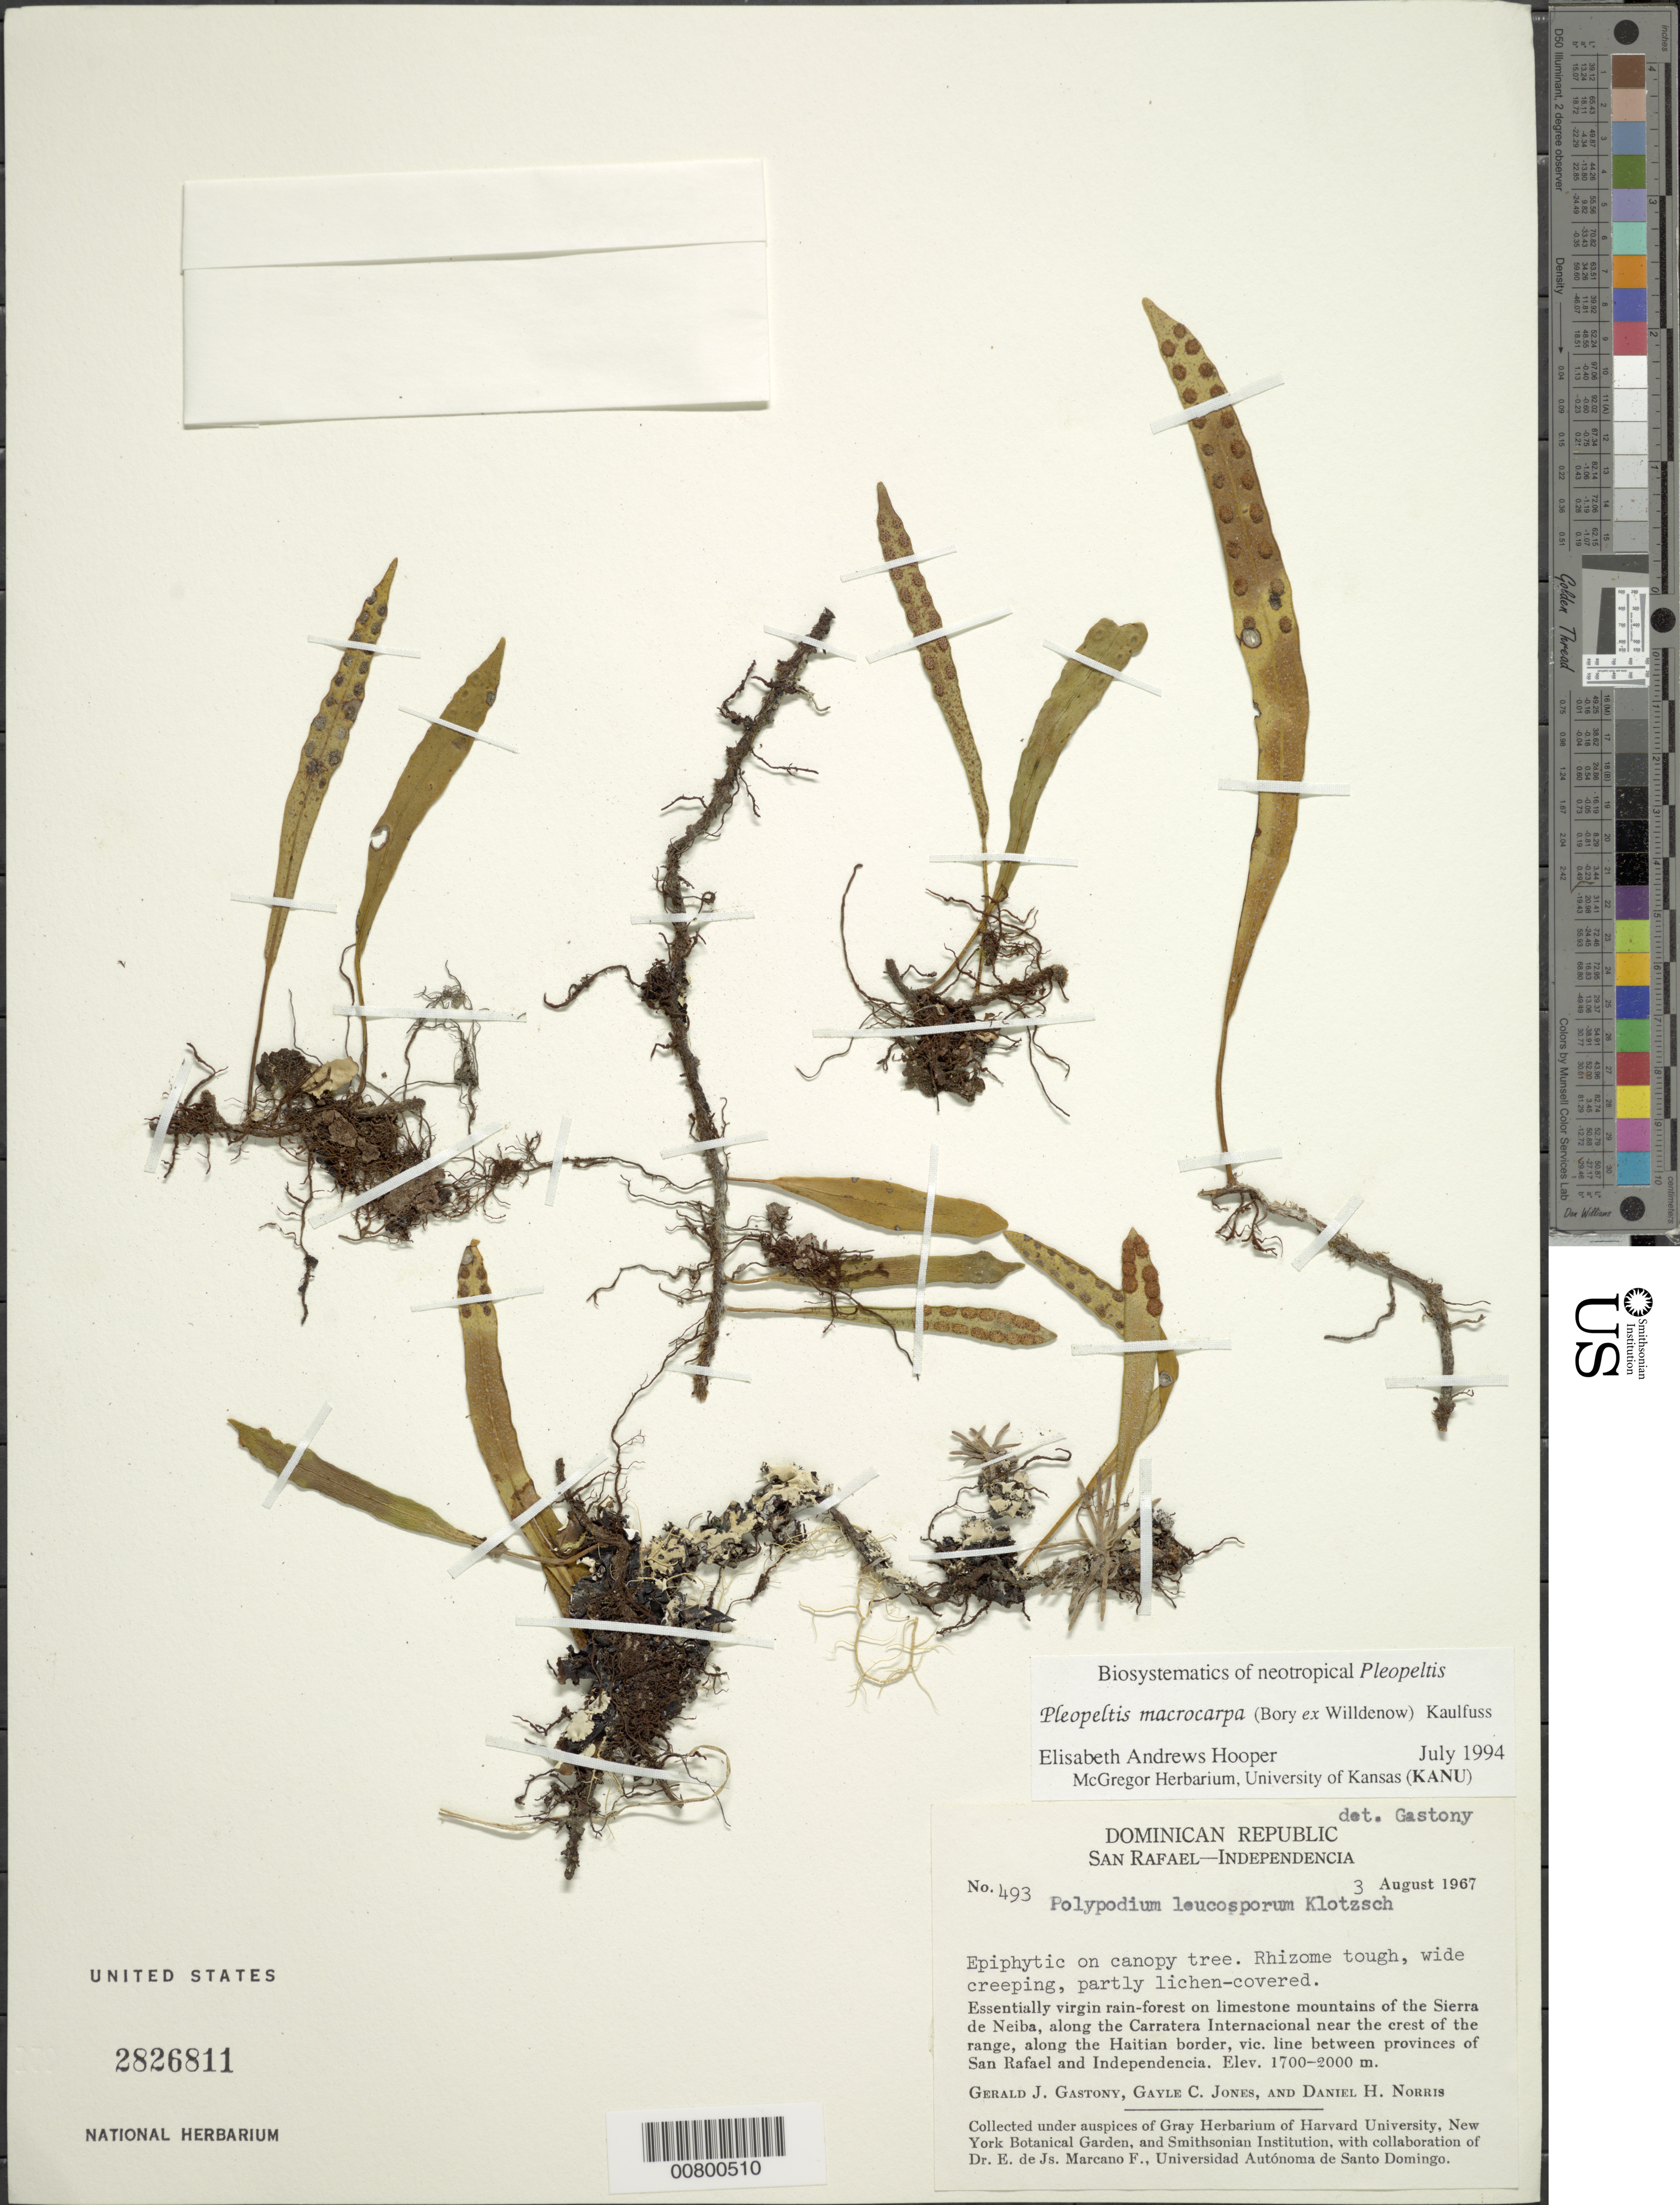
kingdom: Plantae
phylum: Tracheophyta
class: Polypodiopsida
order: Polypodiales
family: Polypodiaceae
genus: Pleopeltis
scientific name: Pleopeltis x leucospora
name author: (Klotzsch) L.B. Moore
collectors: G. Gastony, G. C. Jones & D. H. Norris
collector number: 493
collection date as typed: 03 Aug 1967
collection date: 1967-08-03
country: Dominican Republic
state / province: Independencia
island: Hispaniola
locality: Sierra de Neiba, Carratera Internacional, between provinces of San Rafael and Independencia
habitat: Essentially virgin rainforest on limestone mountains; on canopy tree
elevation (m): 1700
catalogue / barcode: US 2826811